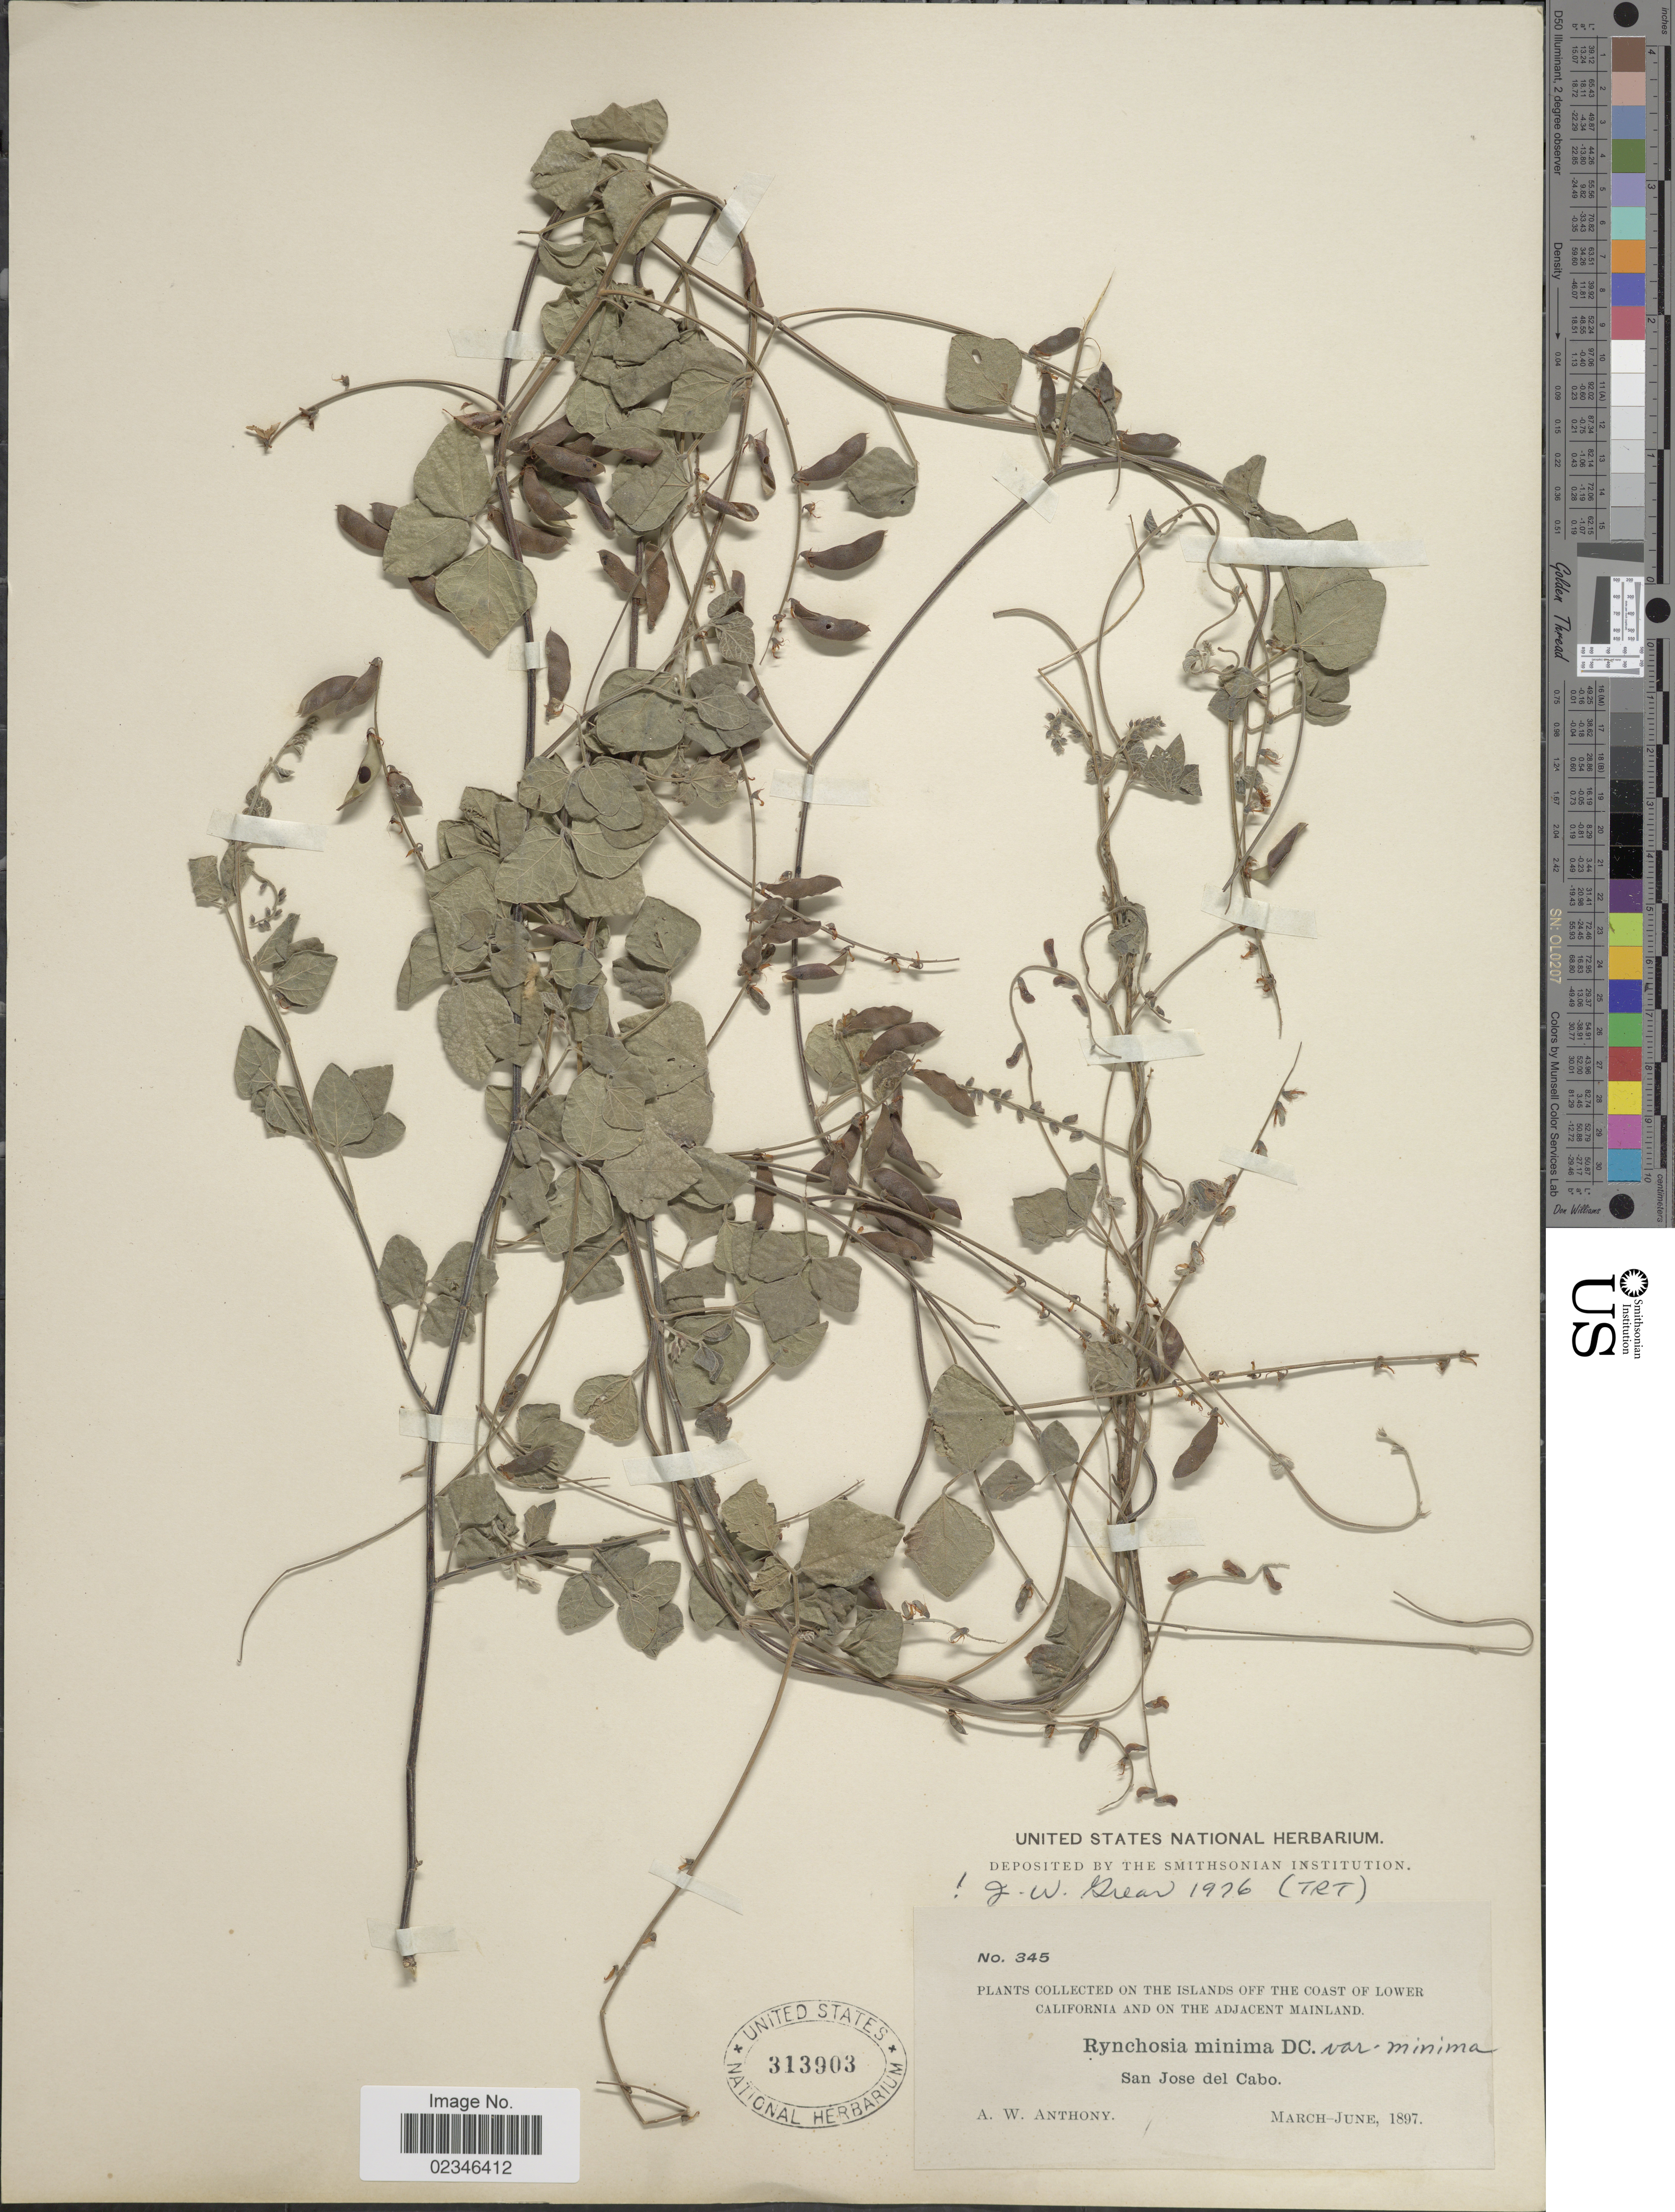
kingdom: Plantae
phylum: Tracheophyta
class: Magnoliopsida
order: Fabales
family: Fabaceae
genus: Rhynchosia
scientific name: Rhynchosia minima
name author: (L.) DC.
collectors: A. W. Anthony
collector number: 345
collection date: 1897-03/1897-06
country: Mexico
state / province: Baja California Sur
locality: On the Islands off the Coast of Lower California and on the adjacent Mainland. San Jose del Cabo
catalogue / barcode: US 313903